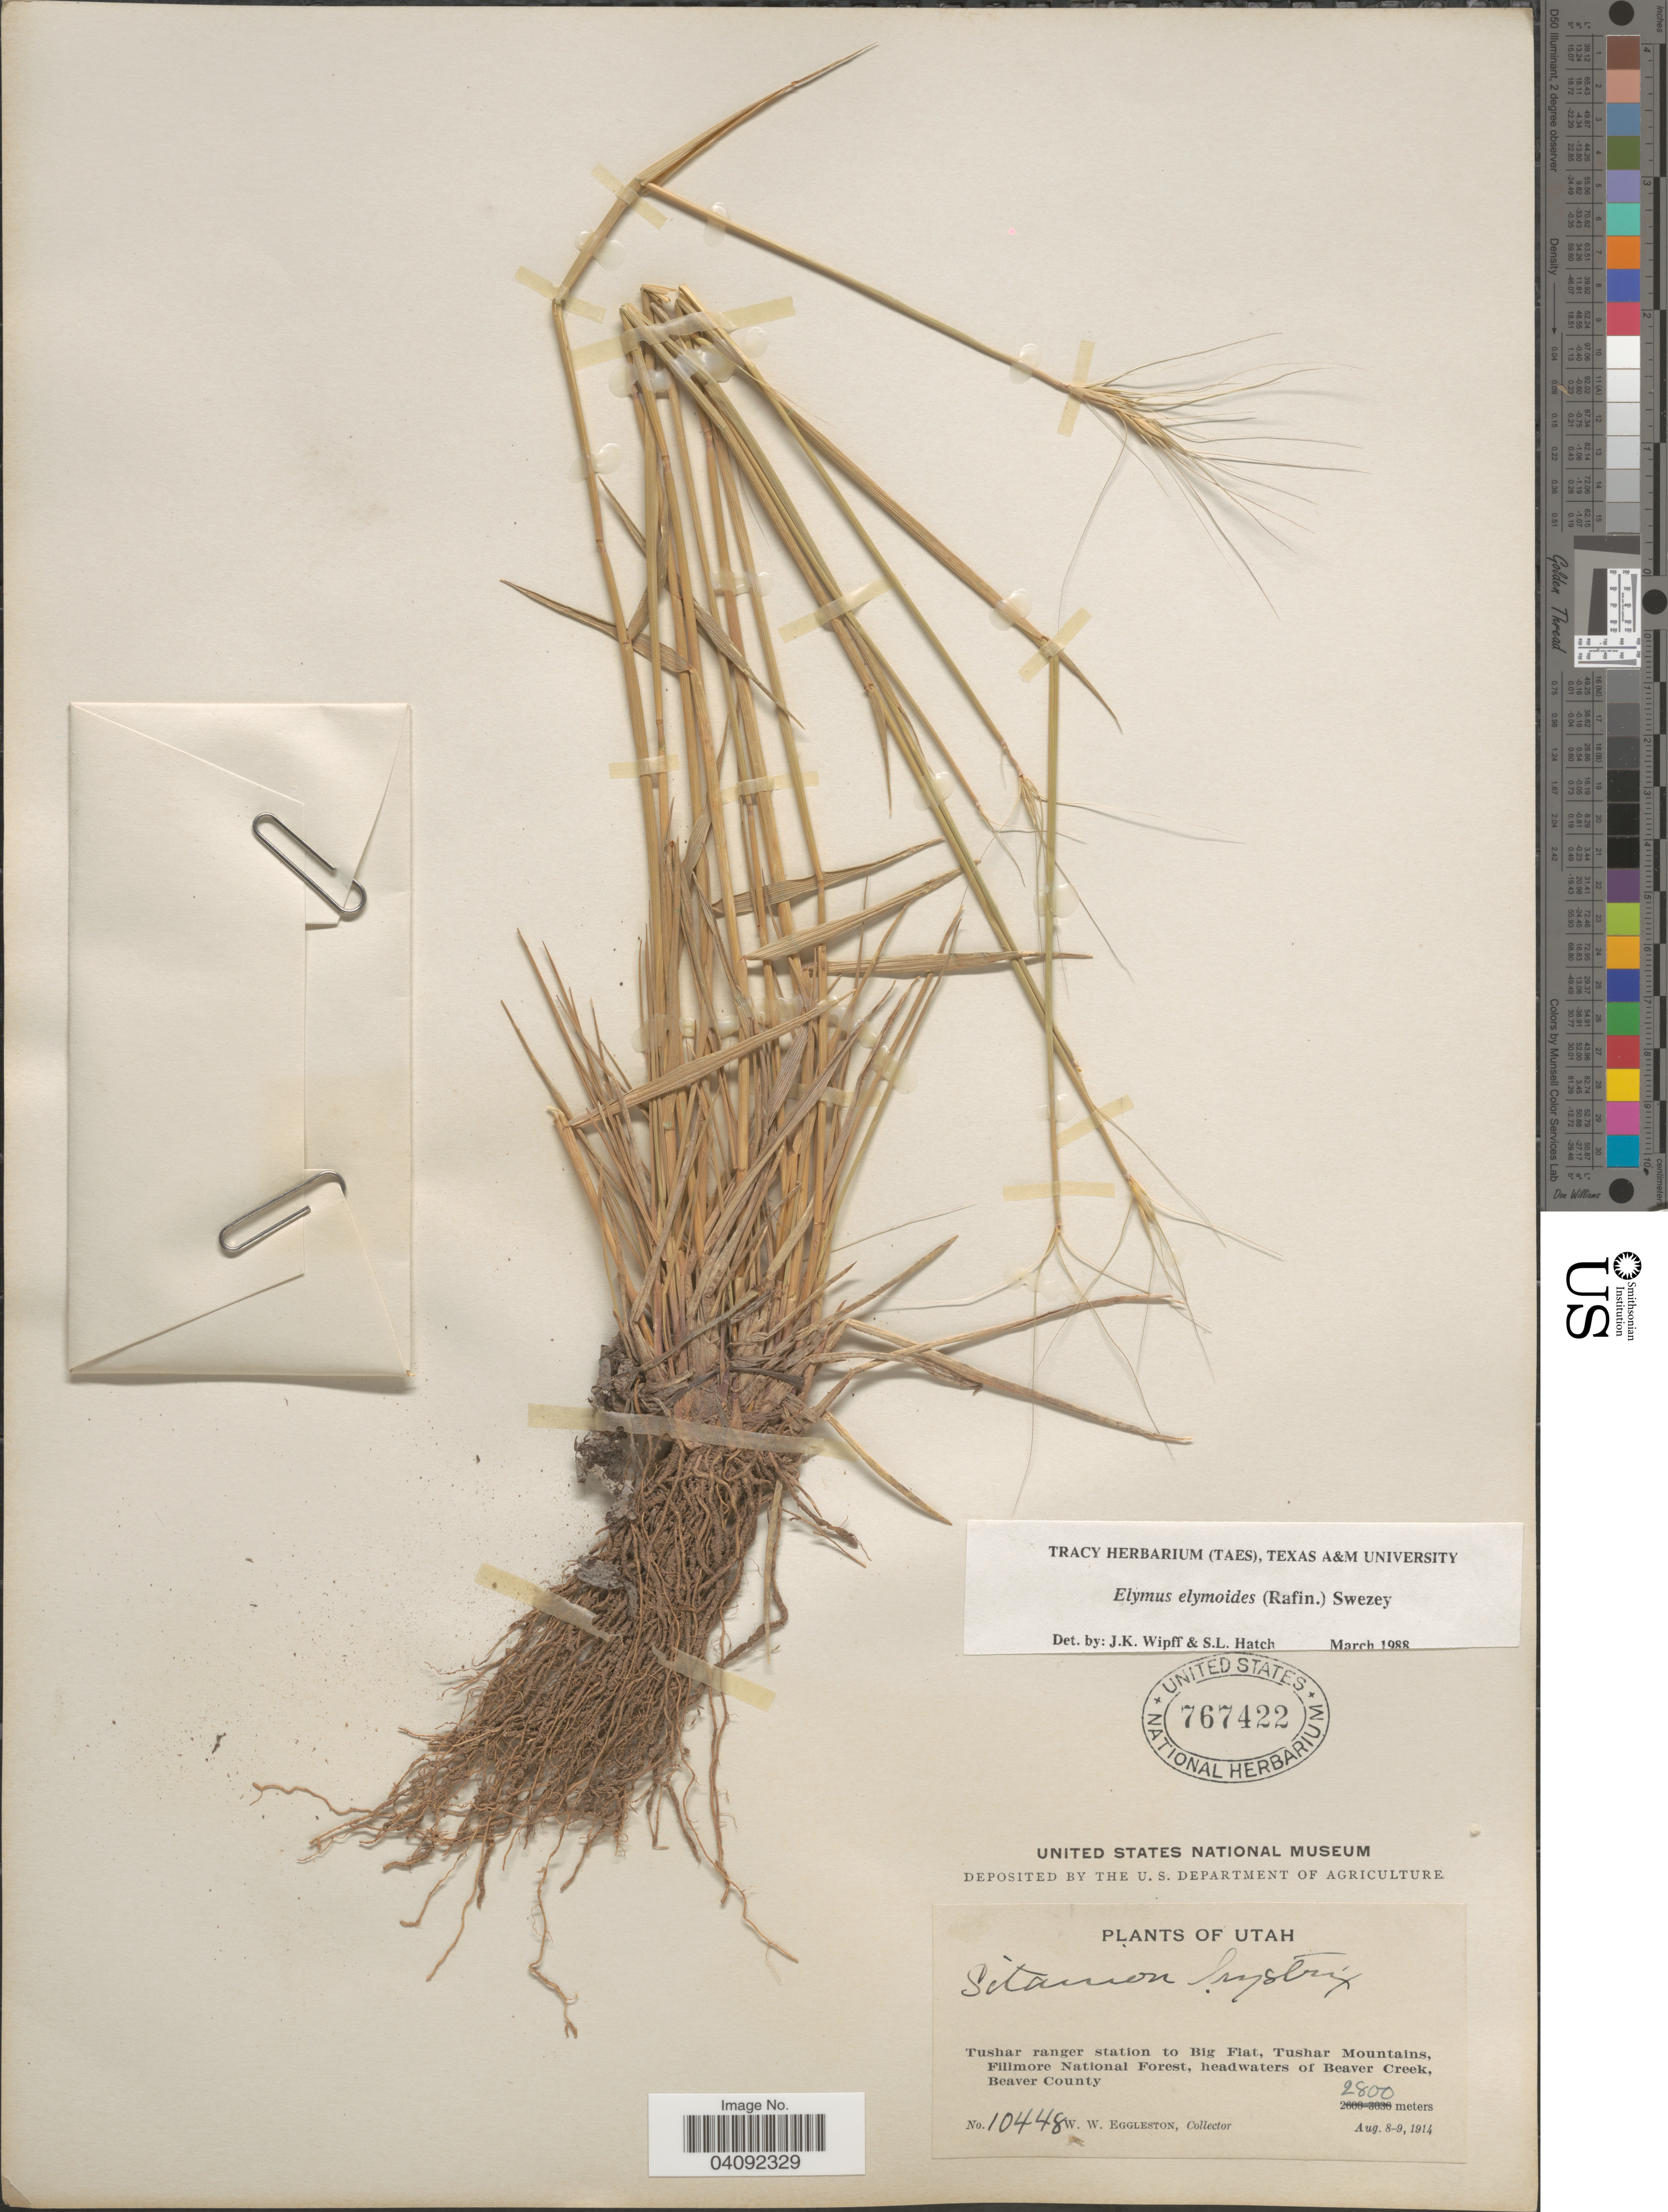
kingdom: Plantae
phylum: Tracheophyta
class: Liliopsida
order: Poales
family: Poaceae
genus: Elymus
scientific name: Elymus elymoides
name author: (Raf.) Swezey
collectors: W. W. Eggleston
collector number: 10448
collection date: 1914-08-08/1914-08-09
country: United States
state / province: Utah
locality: Tushar ranger station to Big Flat, Tushar Mountains, Fillmore National Forest, headwaters of Beaver Creek, Beaver County.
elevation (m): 2800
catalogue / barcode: US 767422